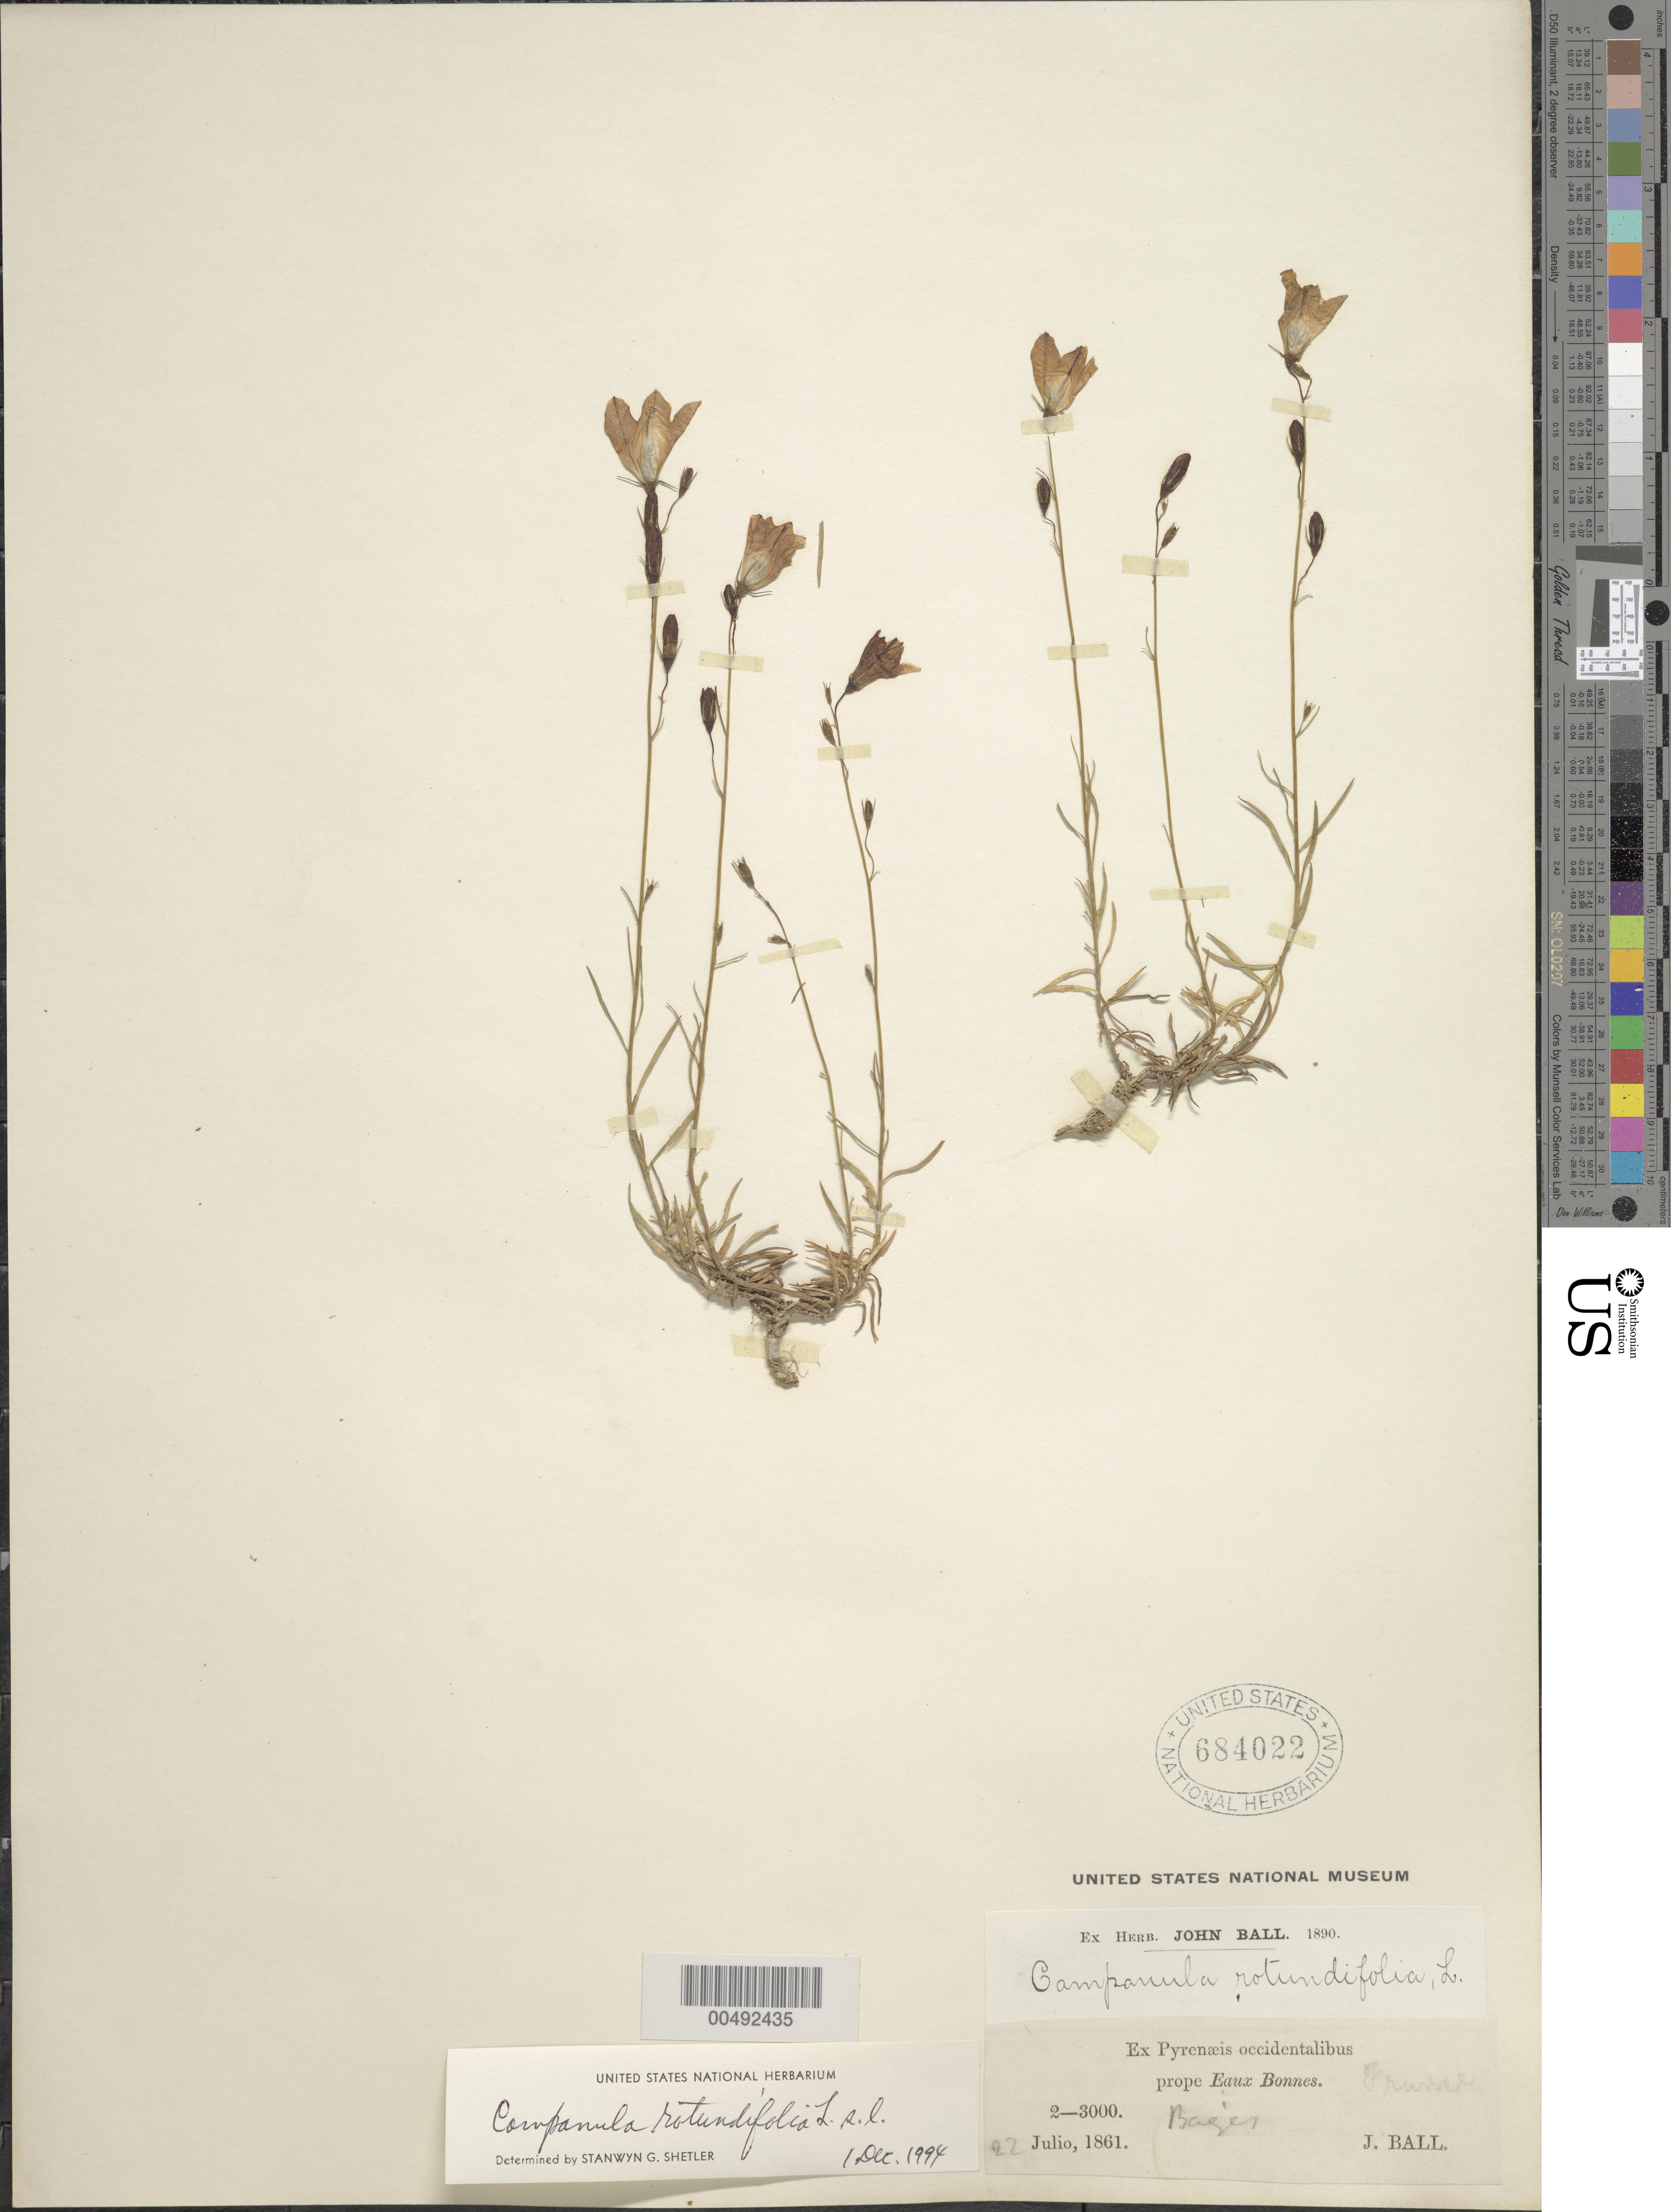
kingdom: Plantae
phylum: Tracheophyta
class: Magnoliopsida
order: Asterales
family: Campanulaceae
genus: Campanula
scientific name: Campanula rotundifolia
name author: L.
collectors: J. Ball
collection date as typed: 22 Jul 1861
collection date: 1861-07-22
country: France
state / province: Occitanie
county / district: Pyrénées-Orientales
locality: Ex Pyrenæis occidentalibus [W. Pyrenees] prope [near] Eaux Bonnes, "Bagès" or "Bazes"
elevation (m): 2000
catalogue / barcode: US 684022